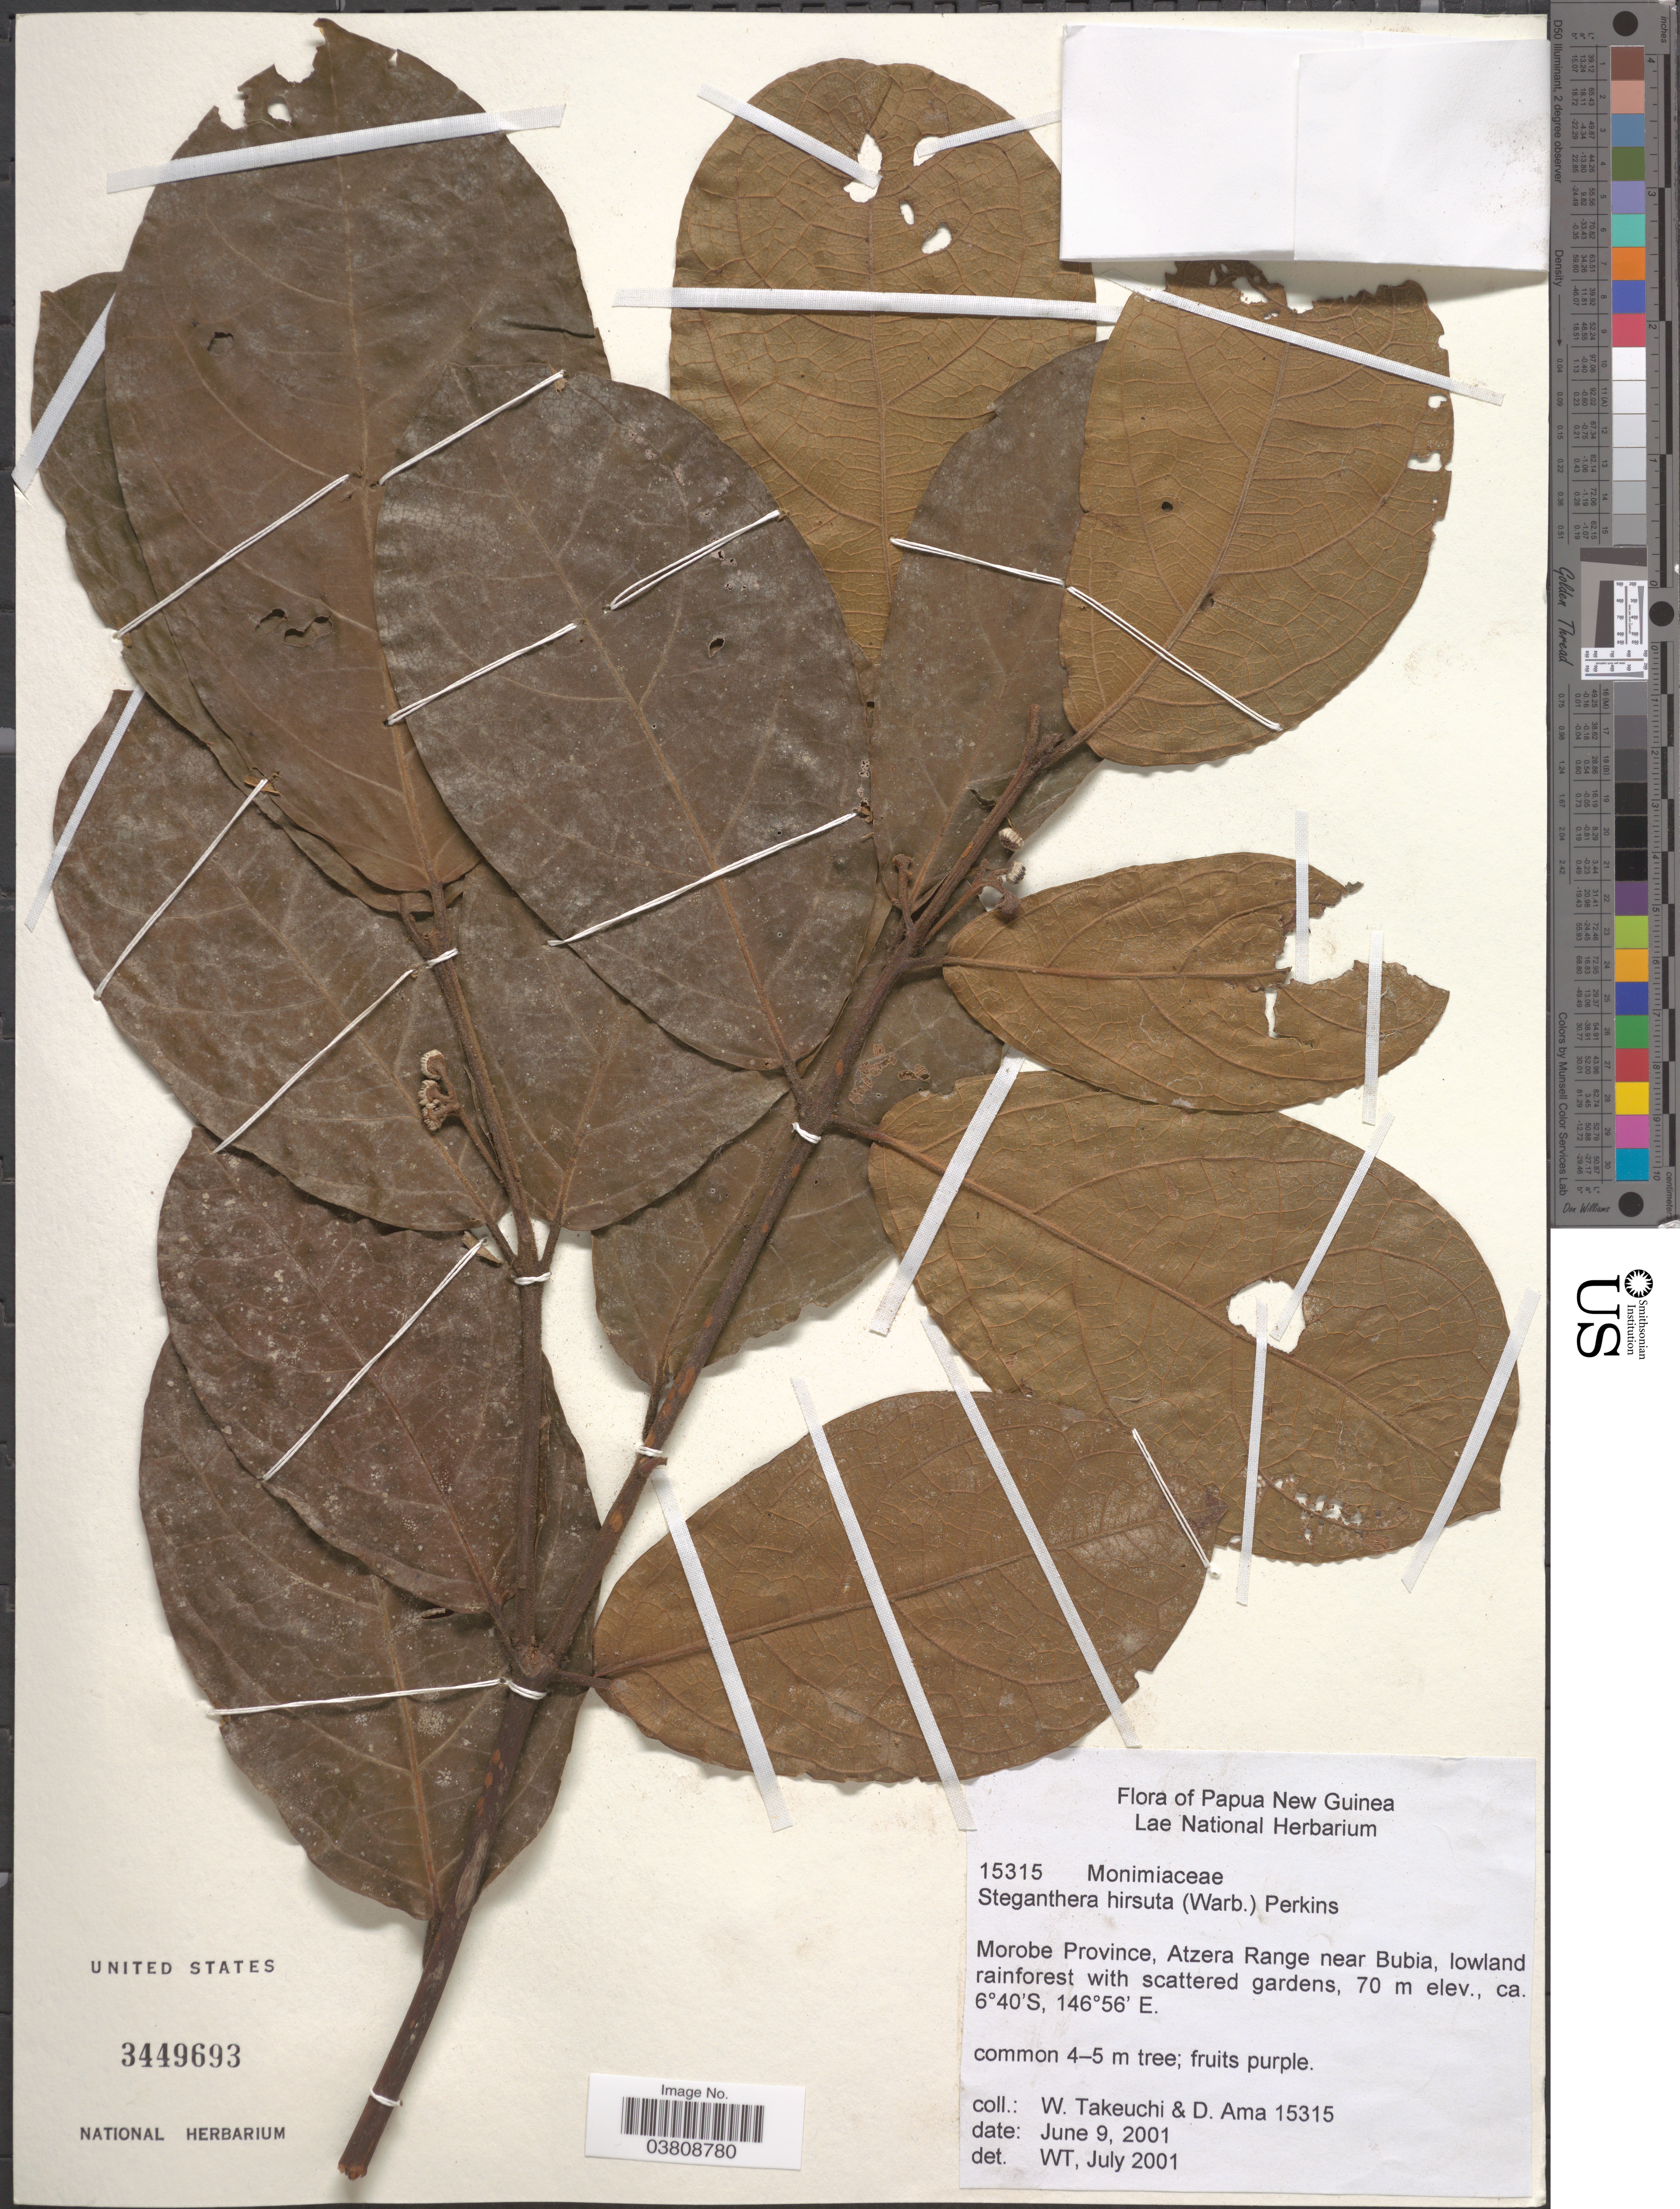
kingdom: Plantae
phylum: Tracheophyta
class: Magnoliopsida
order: Laurales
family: Monimiaceae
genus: Steganthera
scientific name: Steganthera hirsuta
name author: (Warb.) Perkins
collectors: W. Takeuchi & D. Ama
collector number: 15315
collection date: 2001-06-09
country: Papua New Guinea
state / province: Morobe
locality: Atzera Range near Bubia.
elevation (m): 70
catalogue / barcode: US 3449693